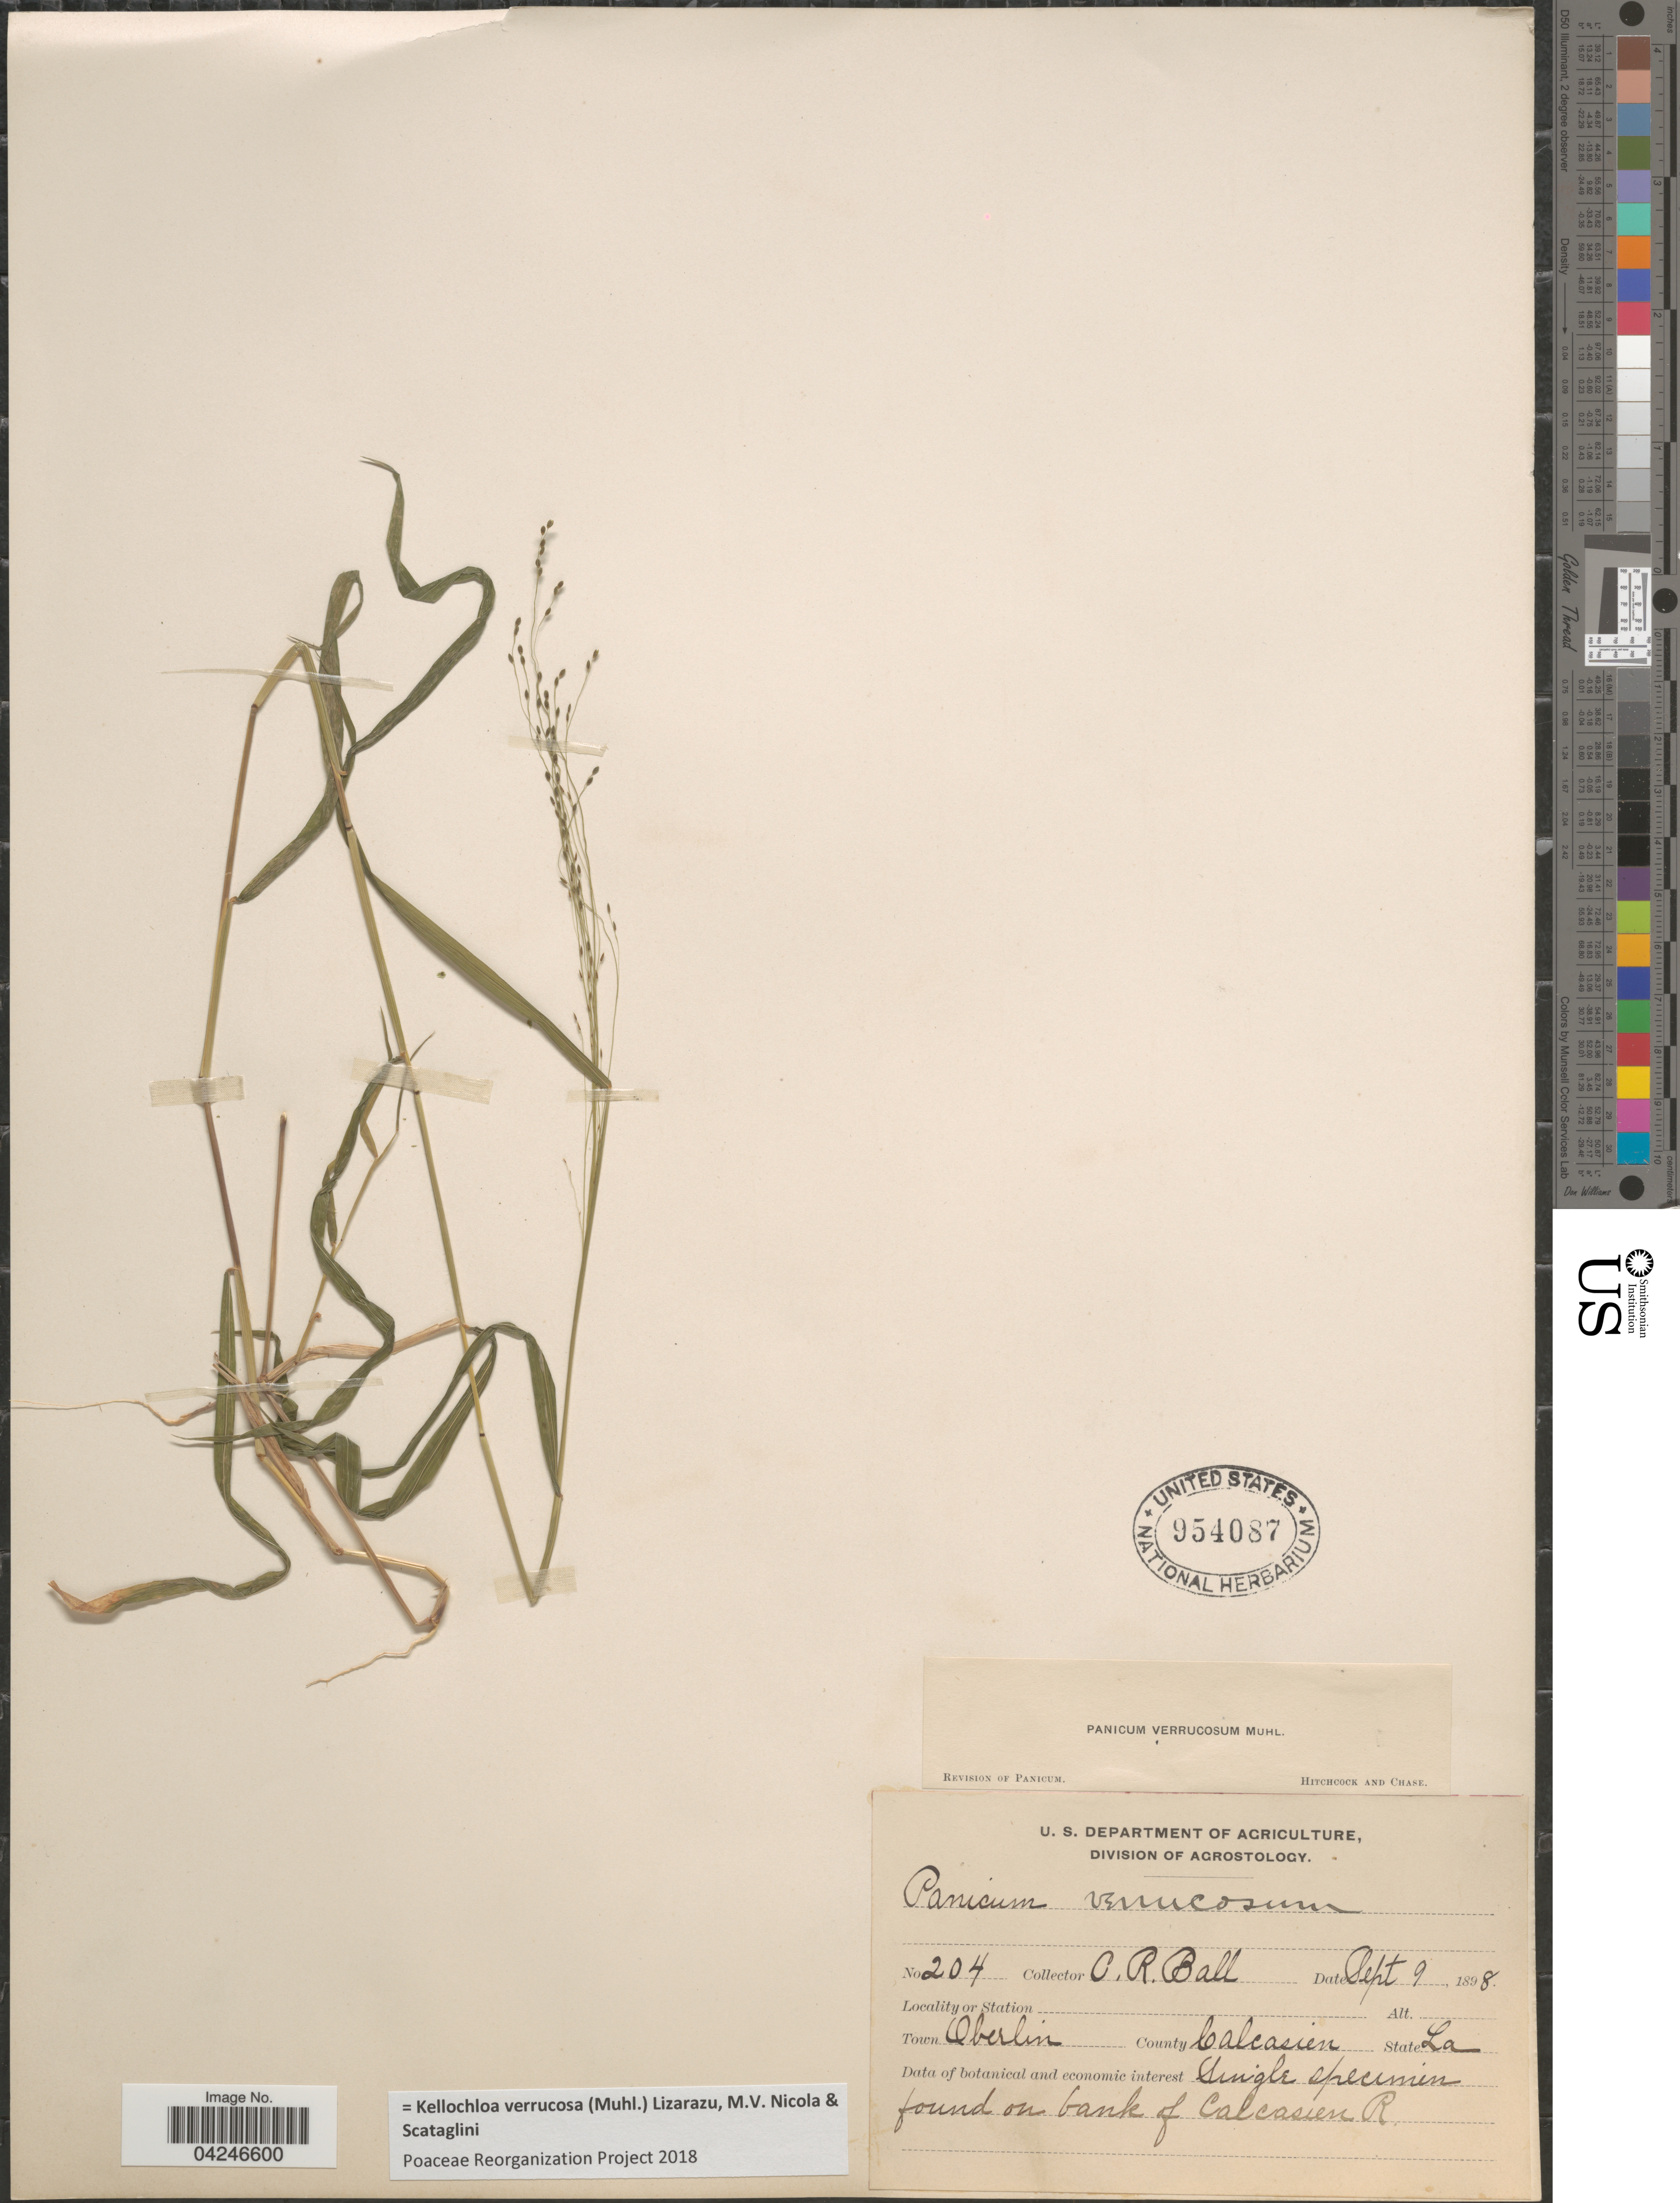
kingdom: Plantae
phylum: Tracheophyta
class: Liliopsida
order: Poales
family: Poaceae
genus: Kellochloa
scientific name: Kellochloa verrucosa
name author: (Muhl.) Lizarazu et al.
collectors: C. R. Ball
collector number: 204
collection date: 1898-09-09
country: United States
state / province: Louisiana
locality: Town Oberlin. County Calcasieu. Found on bank of Calcasieu R.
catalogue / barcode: US 954087